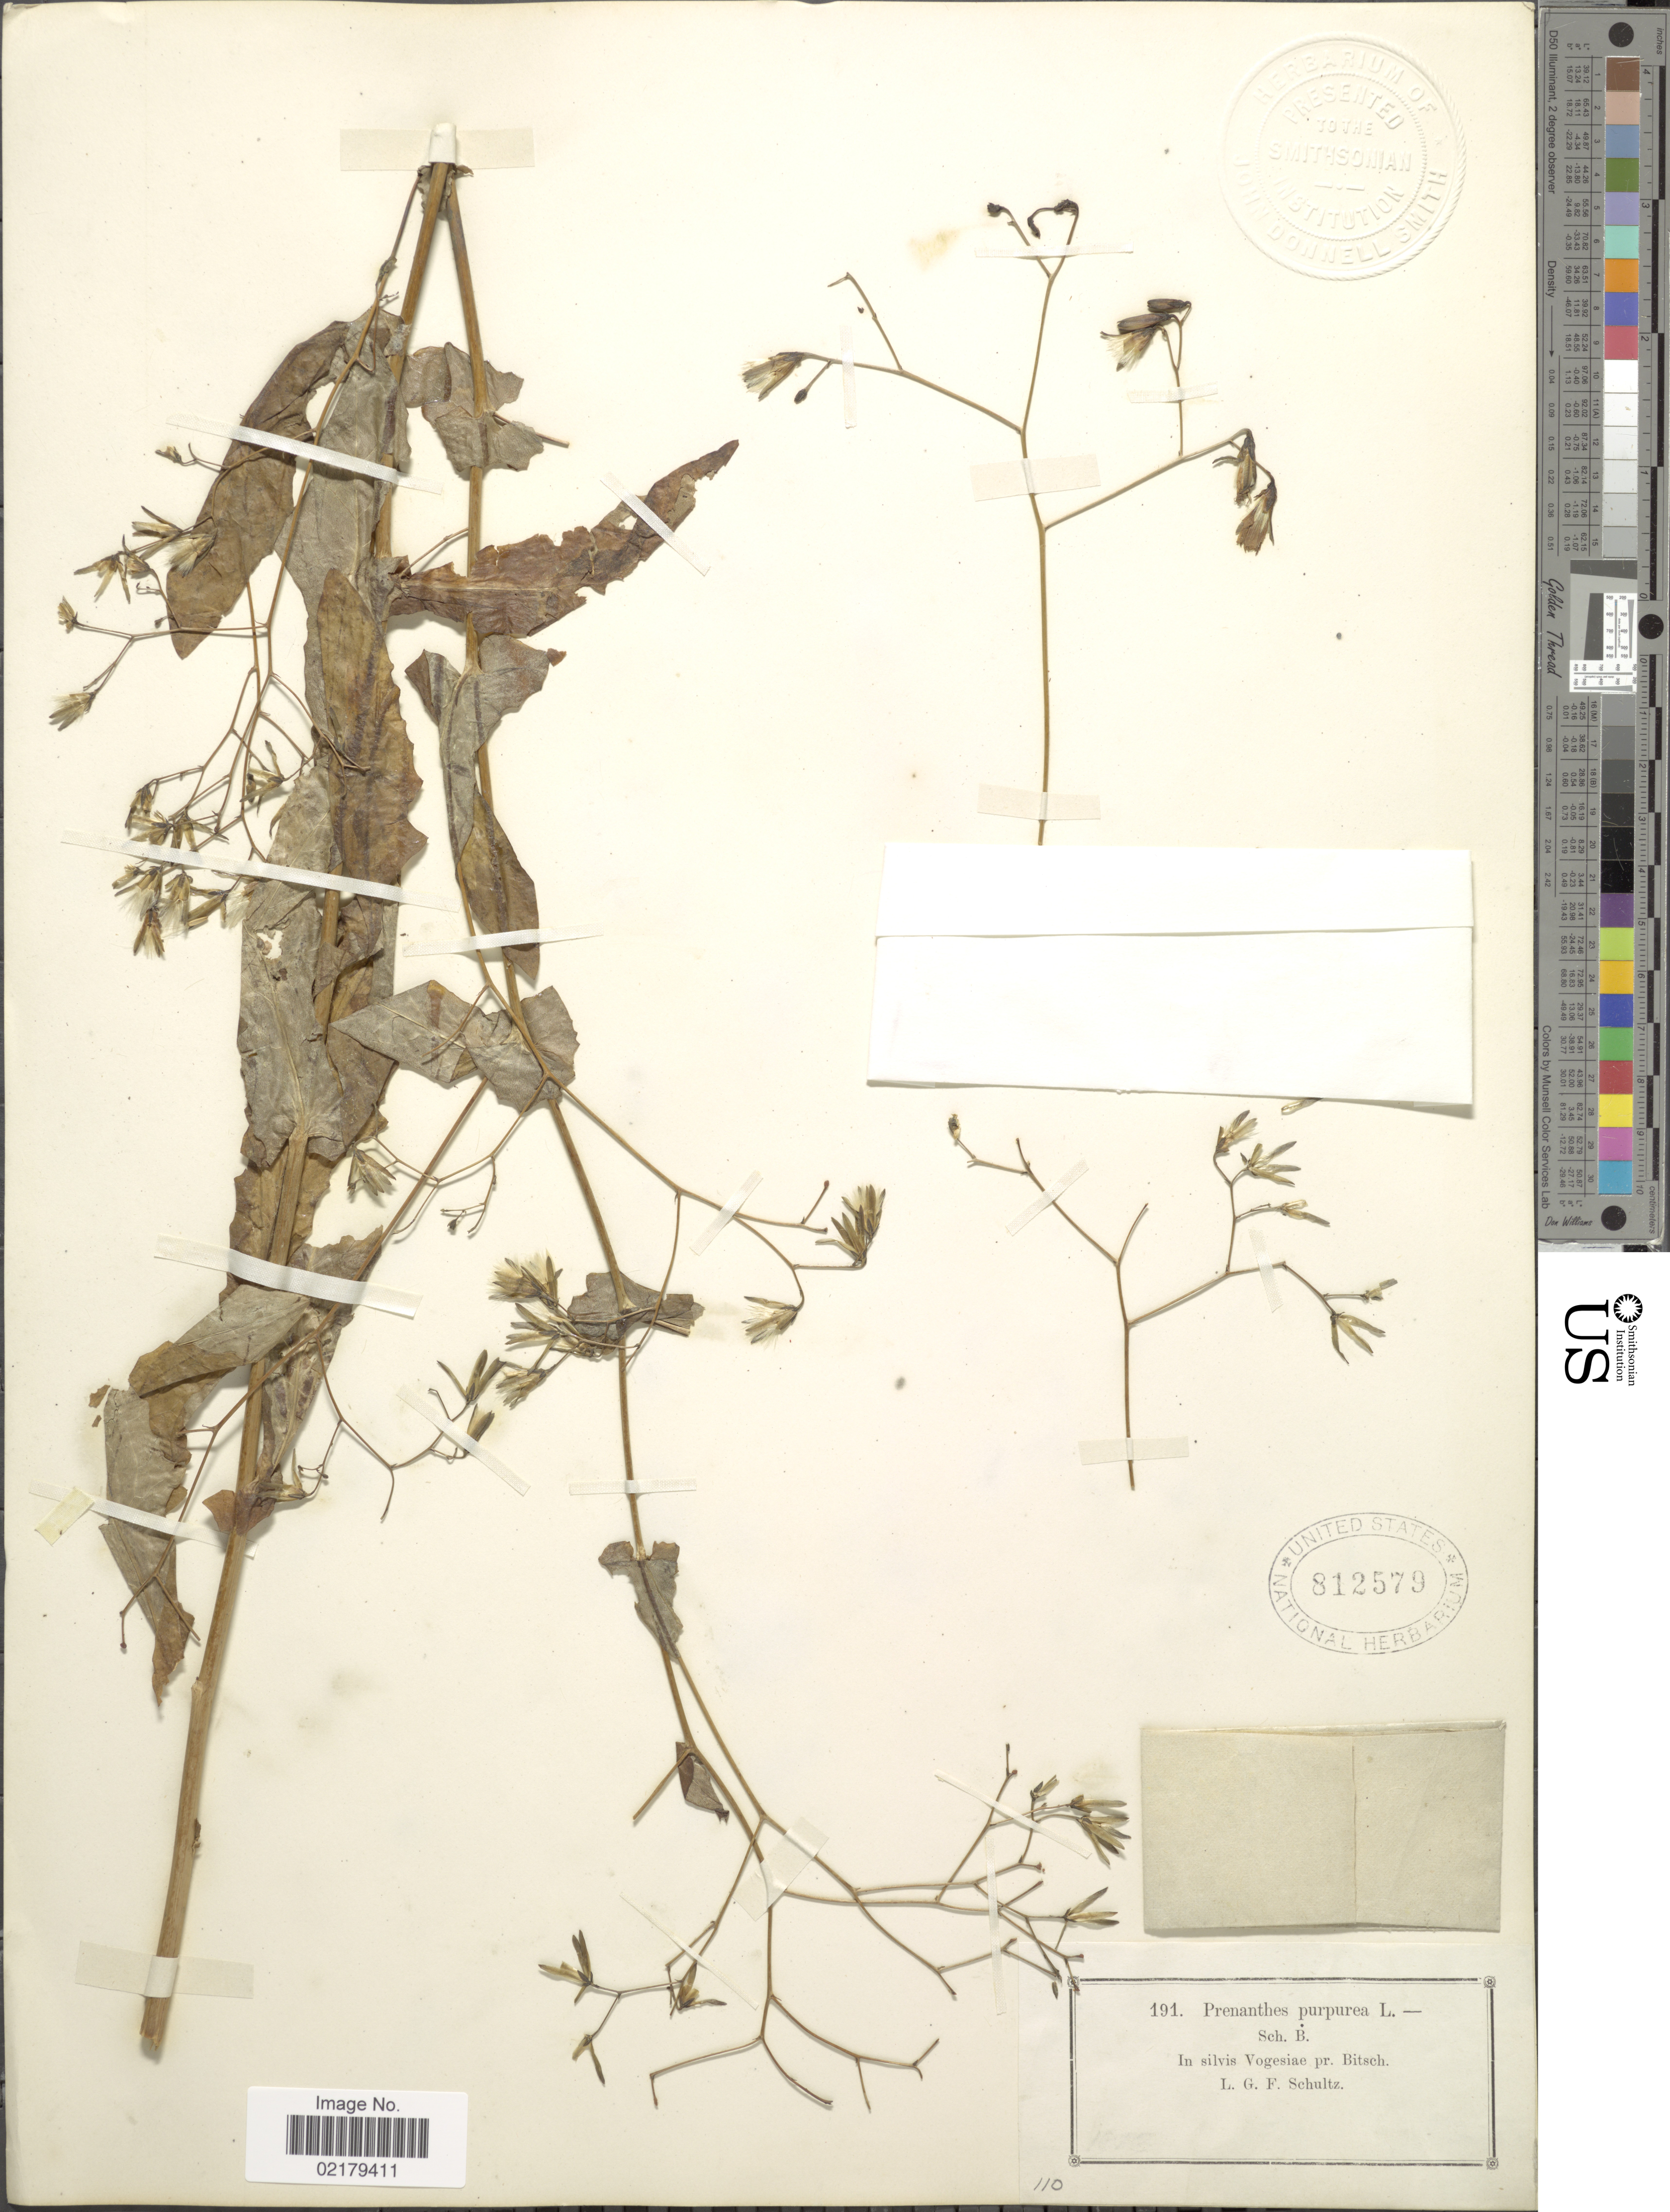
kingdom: Plantae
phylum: Tracheophyta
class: Magnoliopsida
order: Asterales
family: Asteraceae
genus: Prenanthes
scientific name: Prenanthes purpurea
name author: L.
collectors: L. Schultz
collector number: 191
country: France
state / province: Grand Est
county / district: Moselle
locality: In silvis Vogesiae pr. Bitsch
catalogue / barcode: US 812579